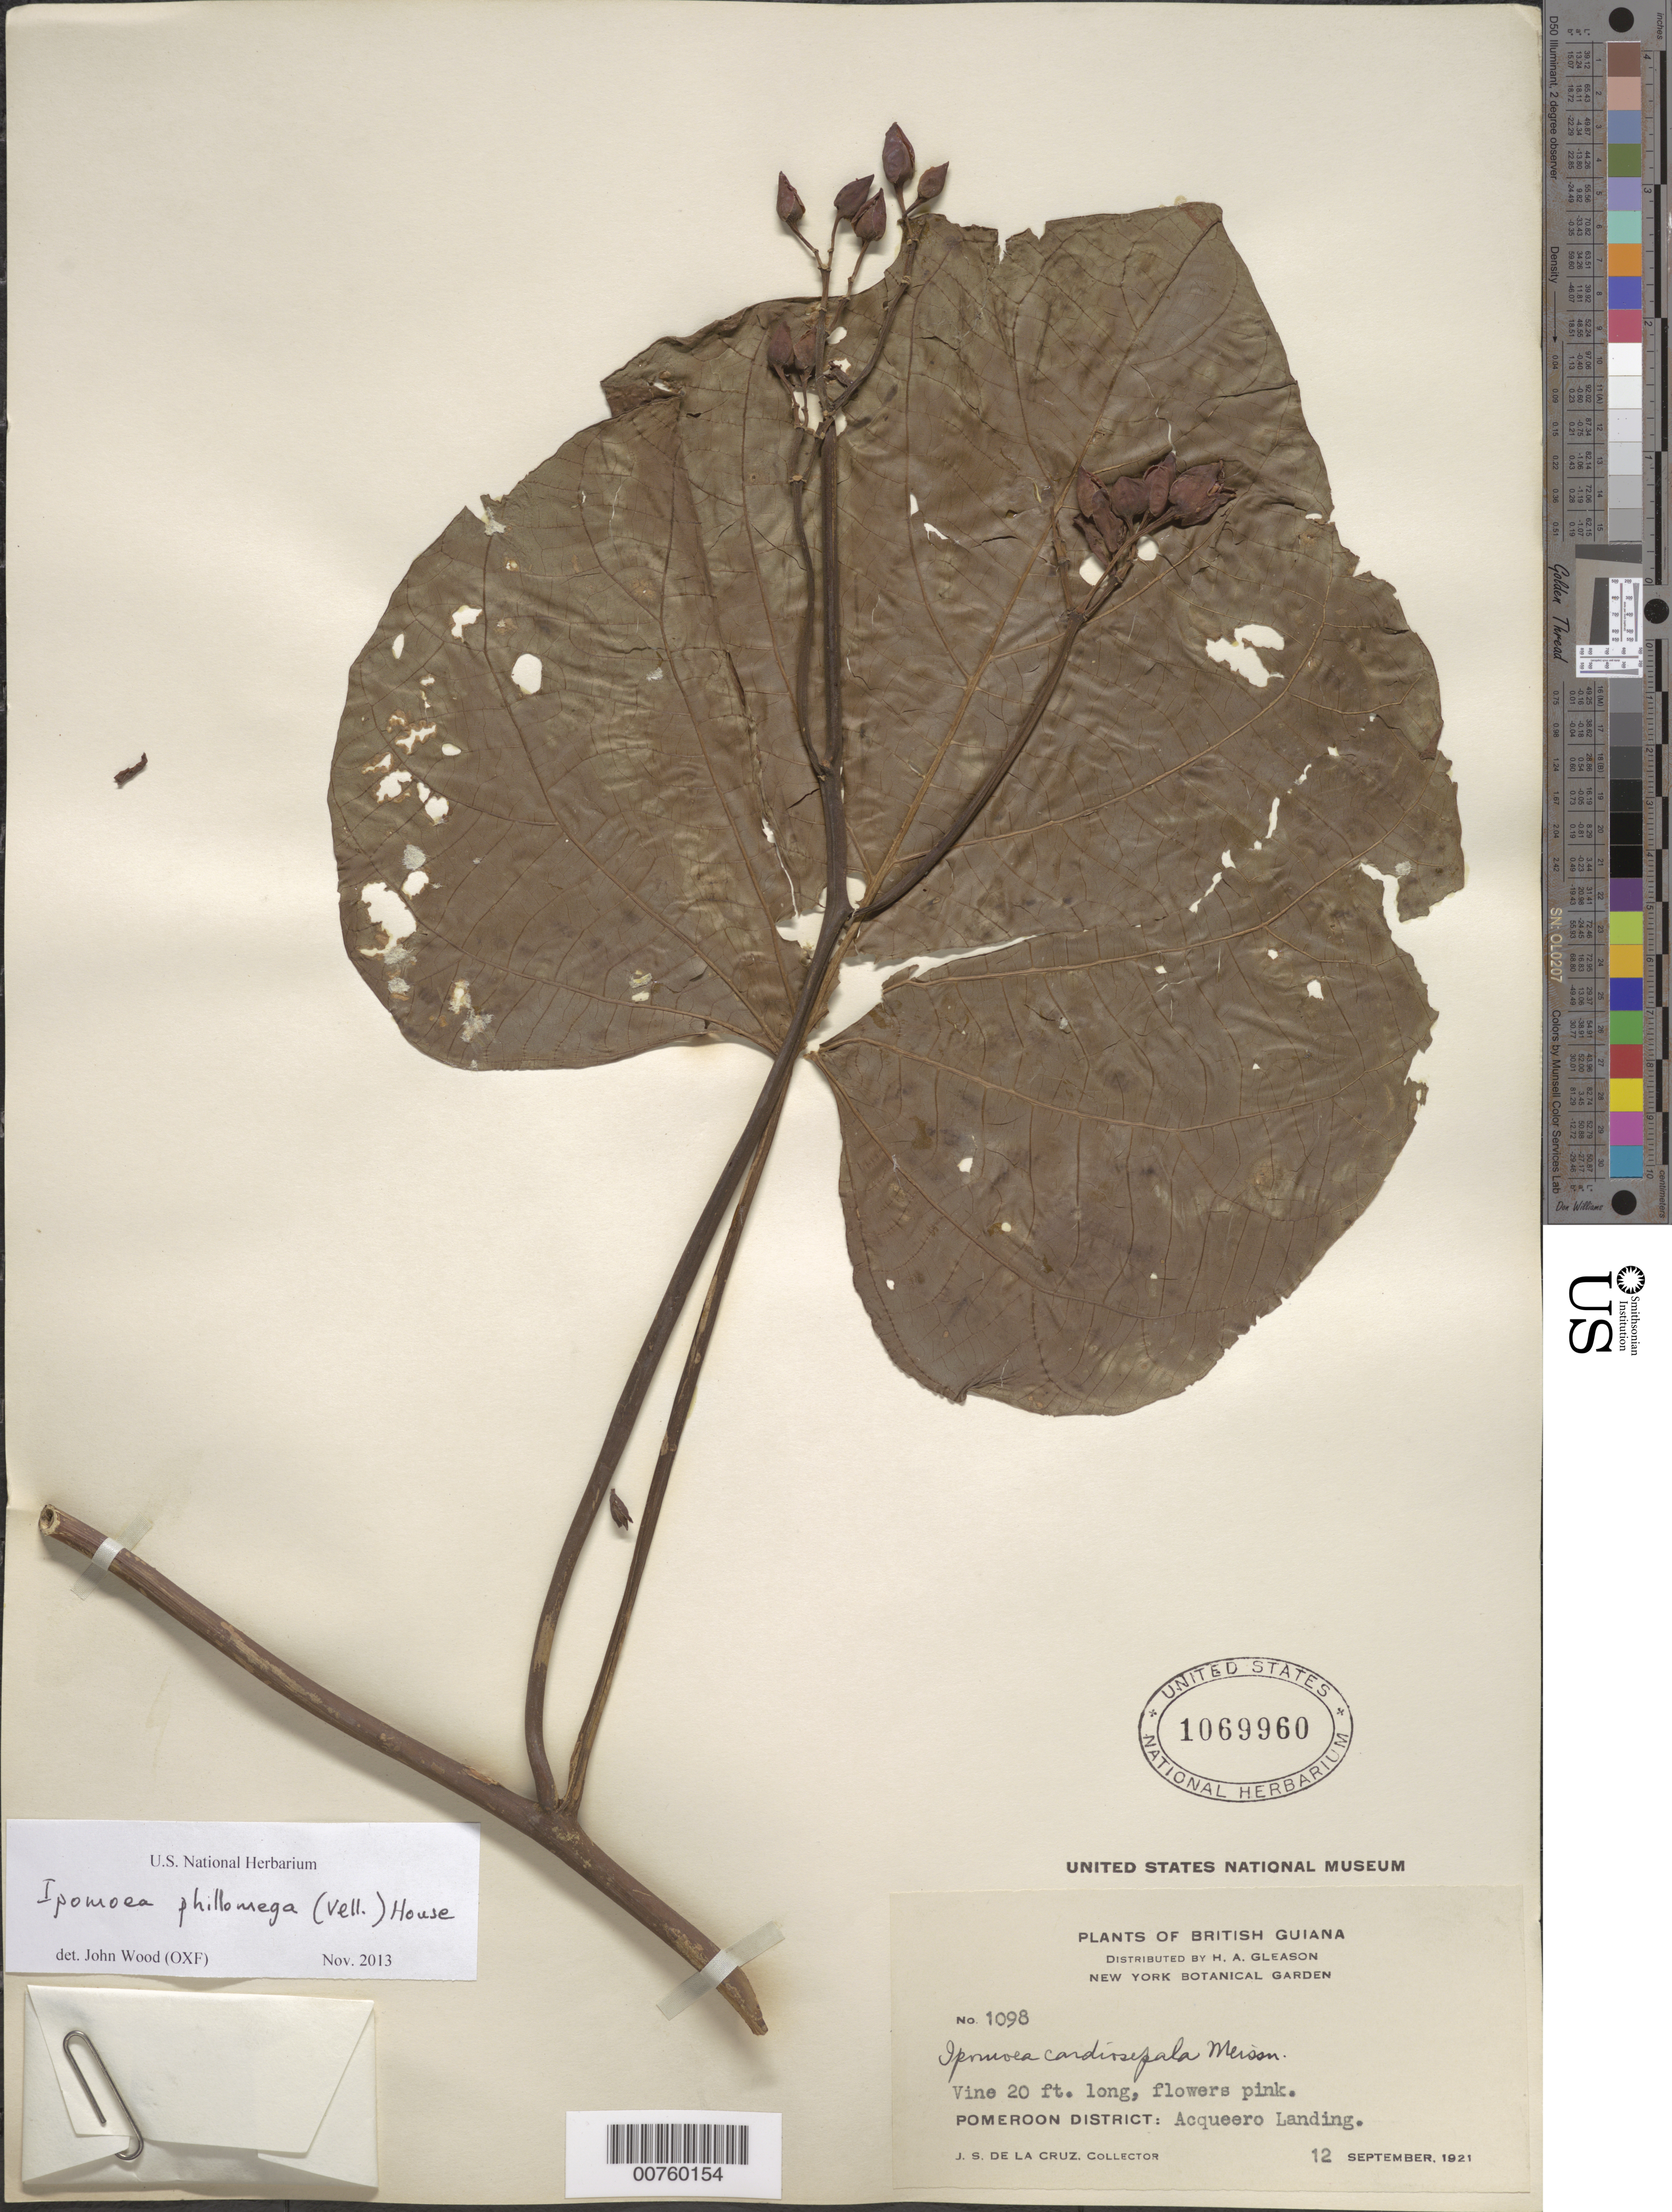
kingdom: Plantae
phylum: Tracheophyta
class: Magnoliopsida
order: Solanales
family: Convolvulaceae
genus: Ipomoea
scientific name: Ipomoea philomega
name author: (Vell.) House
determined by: Wood, J.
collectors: J. S. de la Cruz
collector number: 1098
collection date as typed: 12-Sep-21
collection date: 1921-09-12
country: Guyana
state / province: Barima-Waini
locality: Acqueero Landing, Pomeroon Dist.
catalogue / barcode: US 1069960